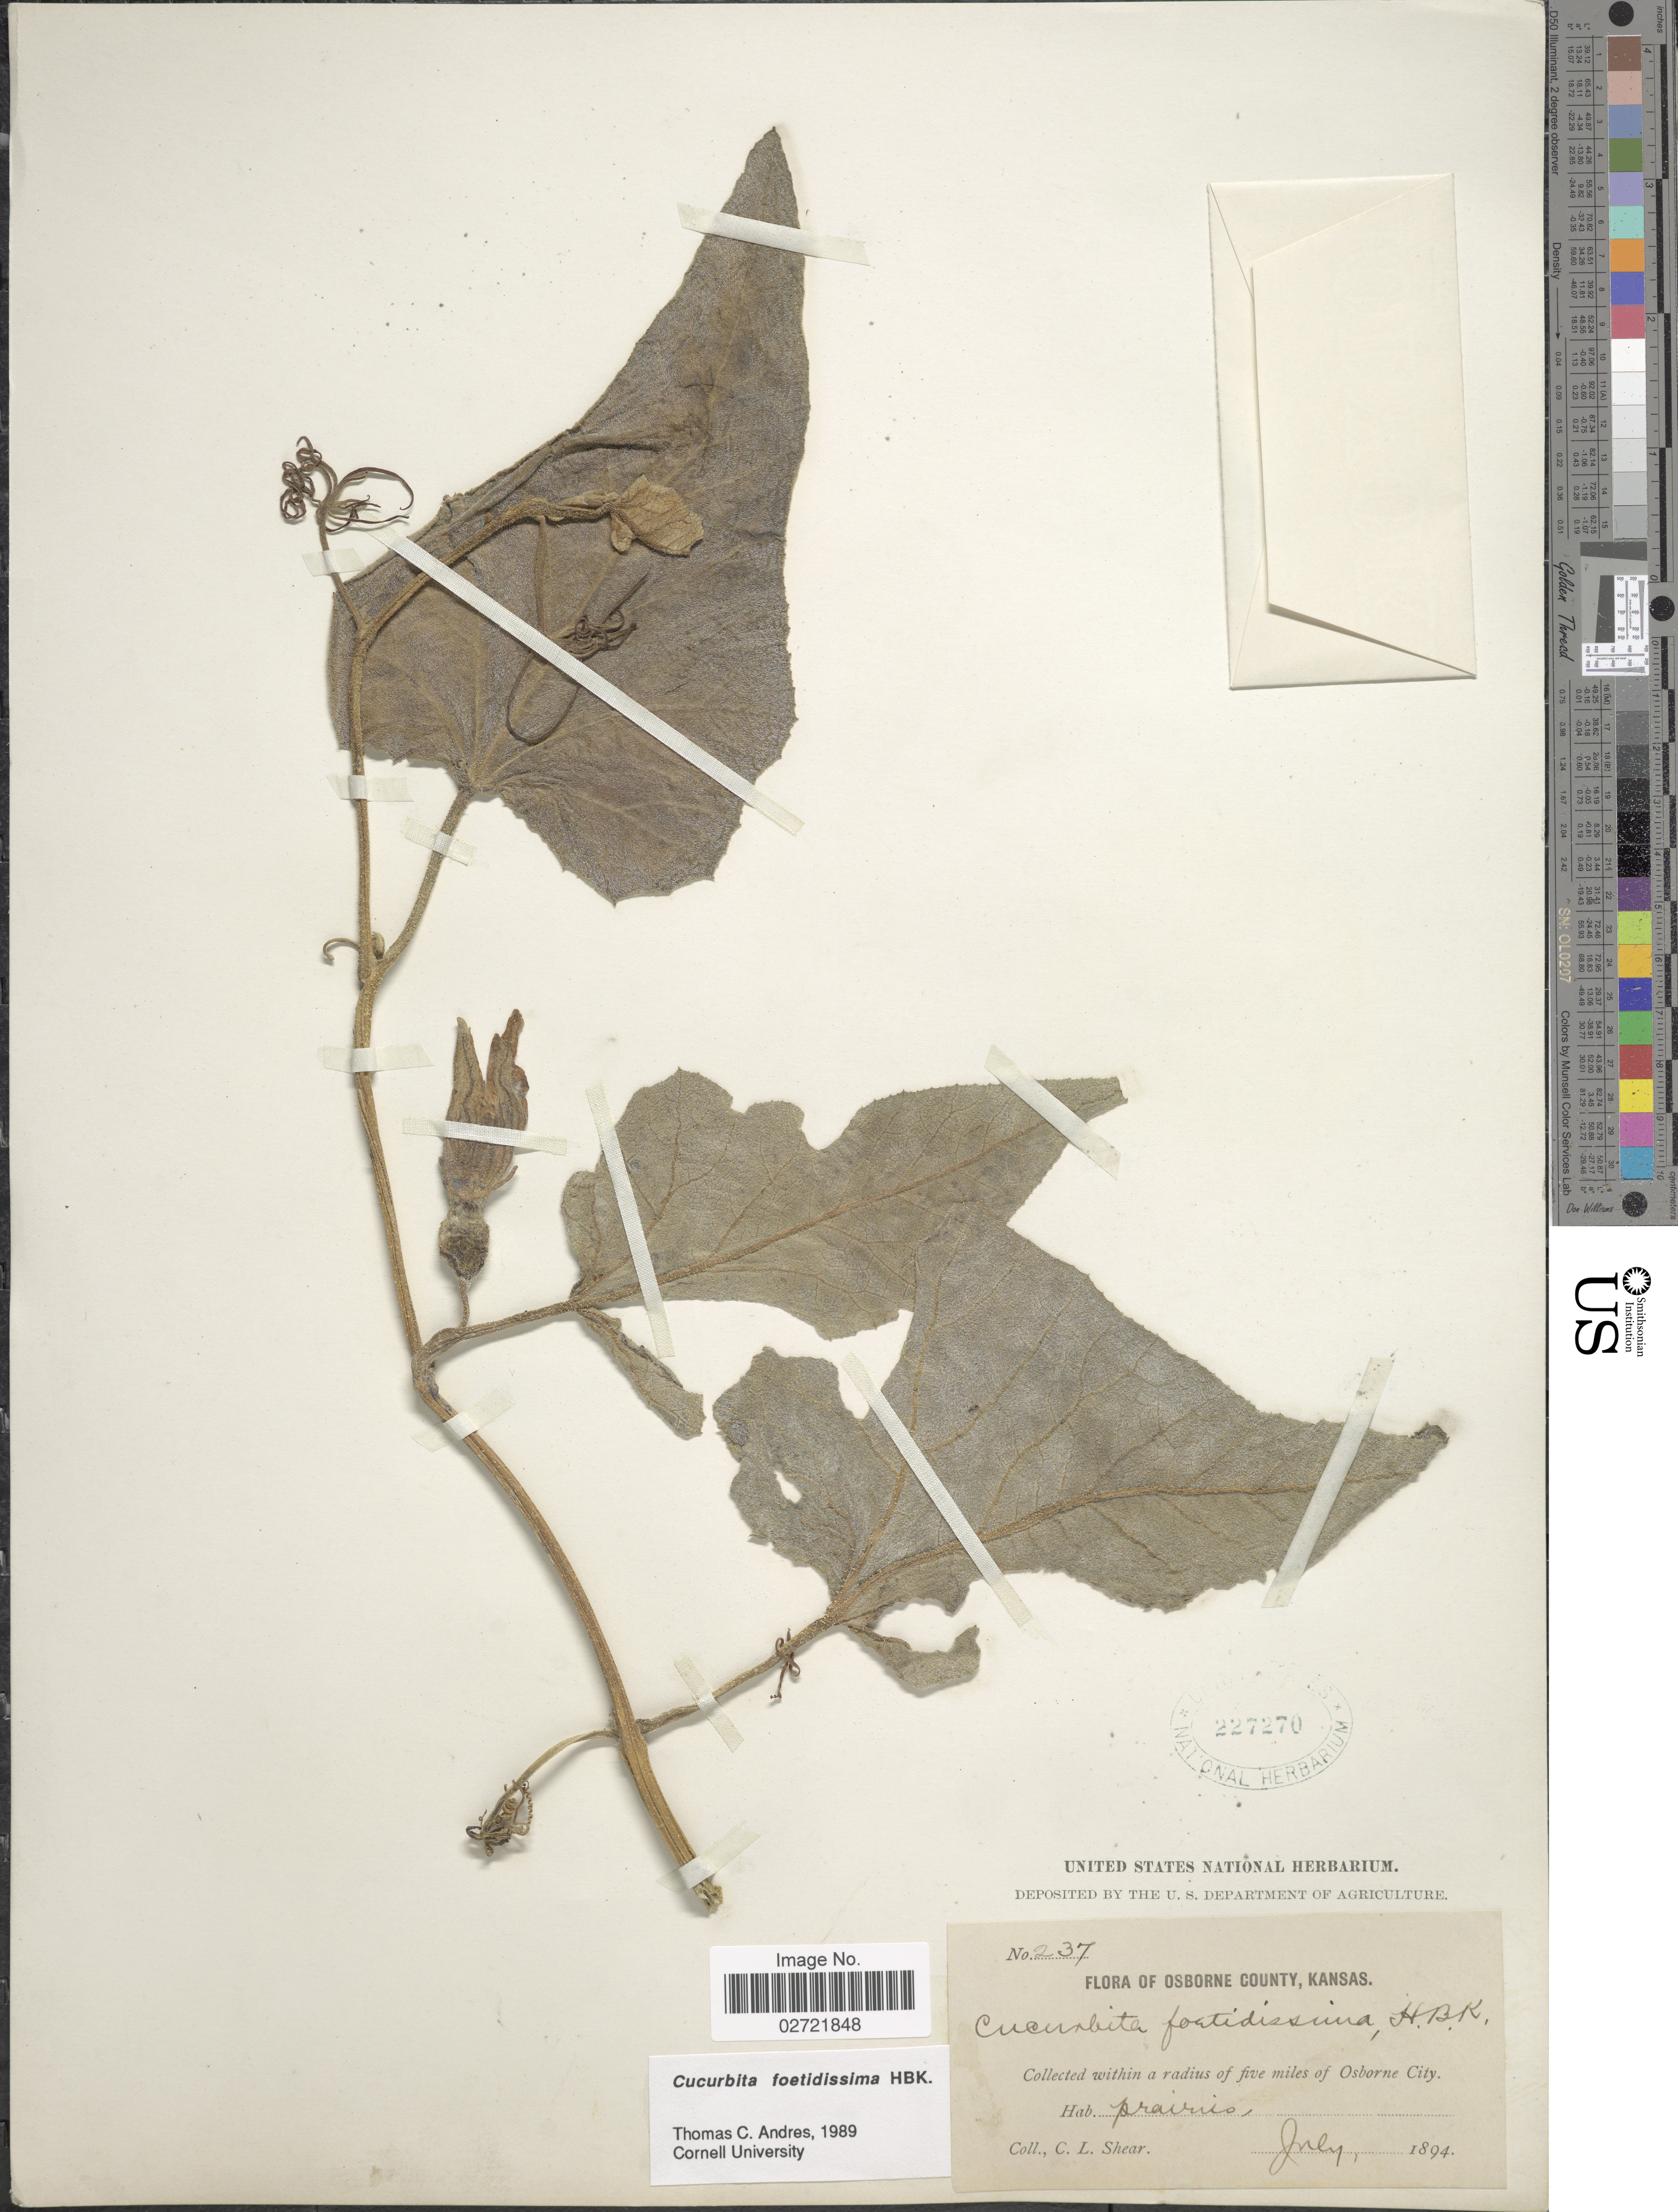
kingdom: Plantae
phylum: Tracheophyta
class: Magnoliopsida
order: Cucurbitales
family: Cucurbitaceae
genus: Cucurbita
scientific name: Cucurbita foetidissima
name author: Kunth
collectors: C. L. Shear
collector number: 237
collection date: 1894-07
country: United States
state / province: Kansas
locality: Osborne County, within a radius of five miles of Osborne City, prairies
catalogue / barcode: US 227270